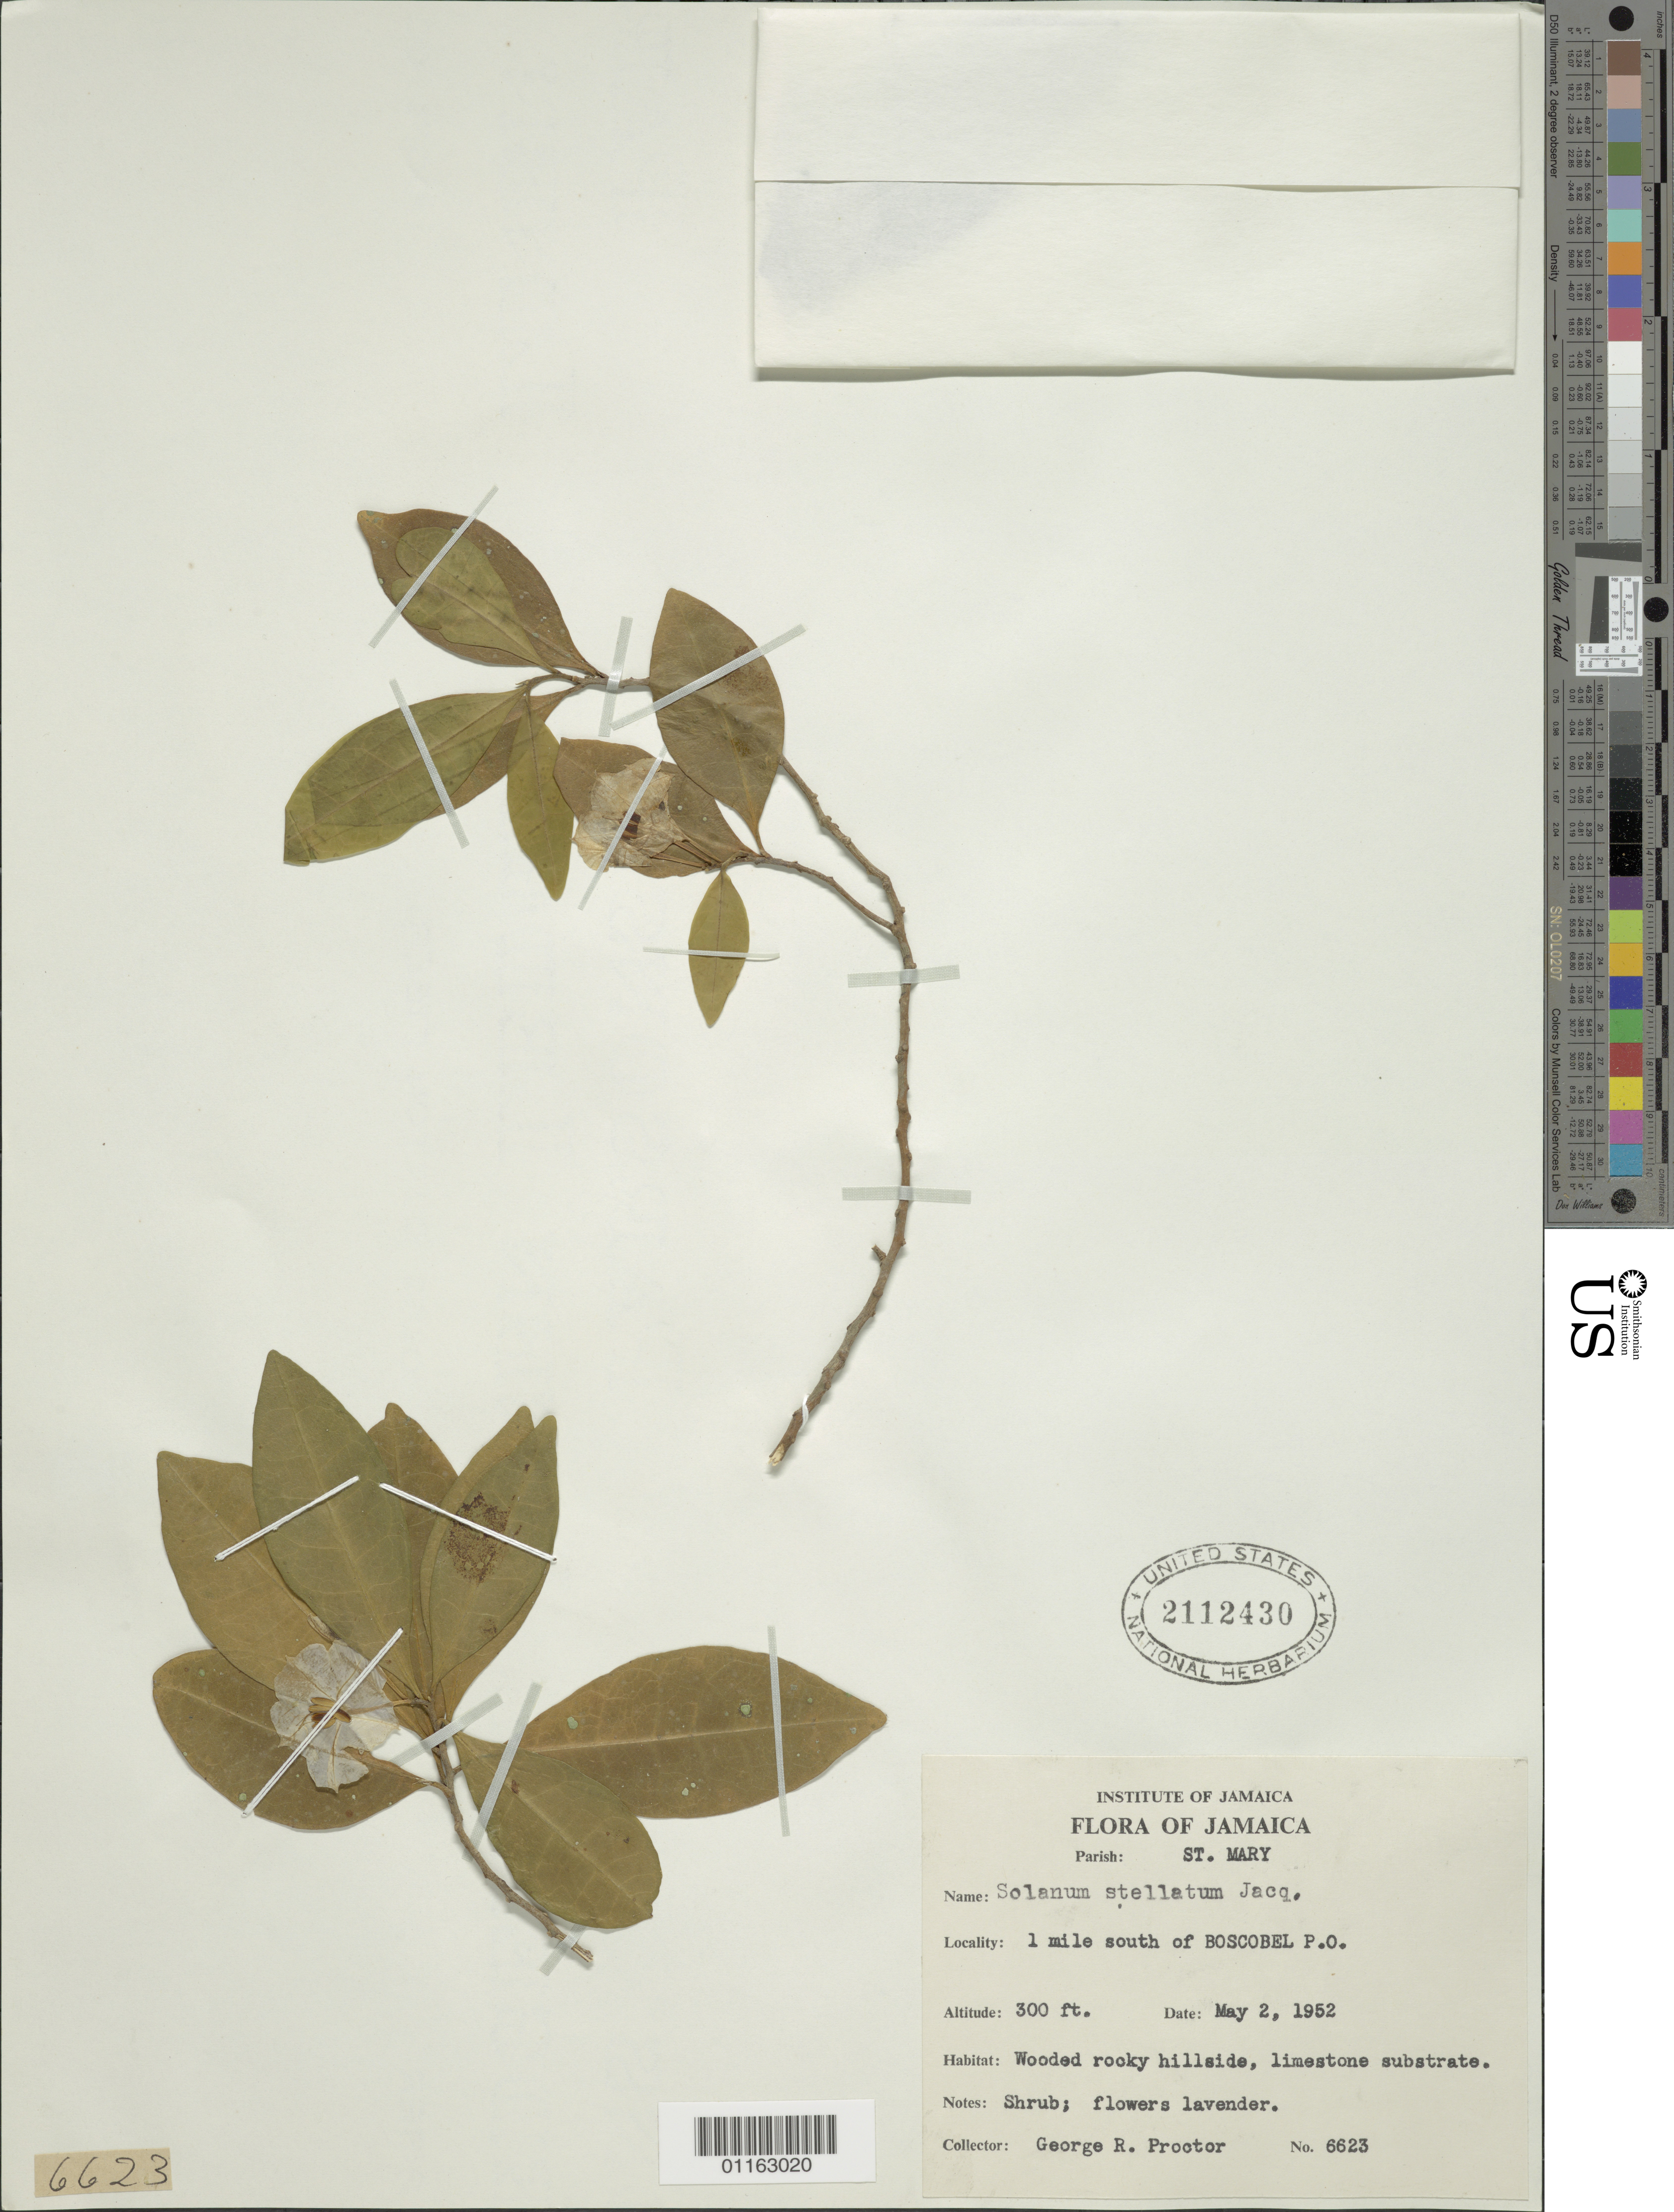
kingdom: Plantae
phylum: Tracheophyta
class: Magnoliopsida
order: Solanales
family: Solanaceae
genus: Solanum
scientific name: Solanum stellatum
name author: Jacq.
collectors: G. R. Proctor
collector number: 6623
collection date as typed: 02 May 1952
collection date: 1952-05-02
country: Jamaica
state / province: Saint Mary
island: Jamaica I.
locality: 1 mi. S of Boscobel P.O.; wooded rocky hillside, limestone substrate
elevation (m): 91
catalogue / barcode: US 2112430